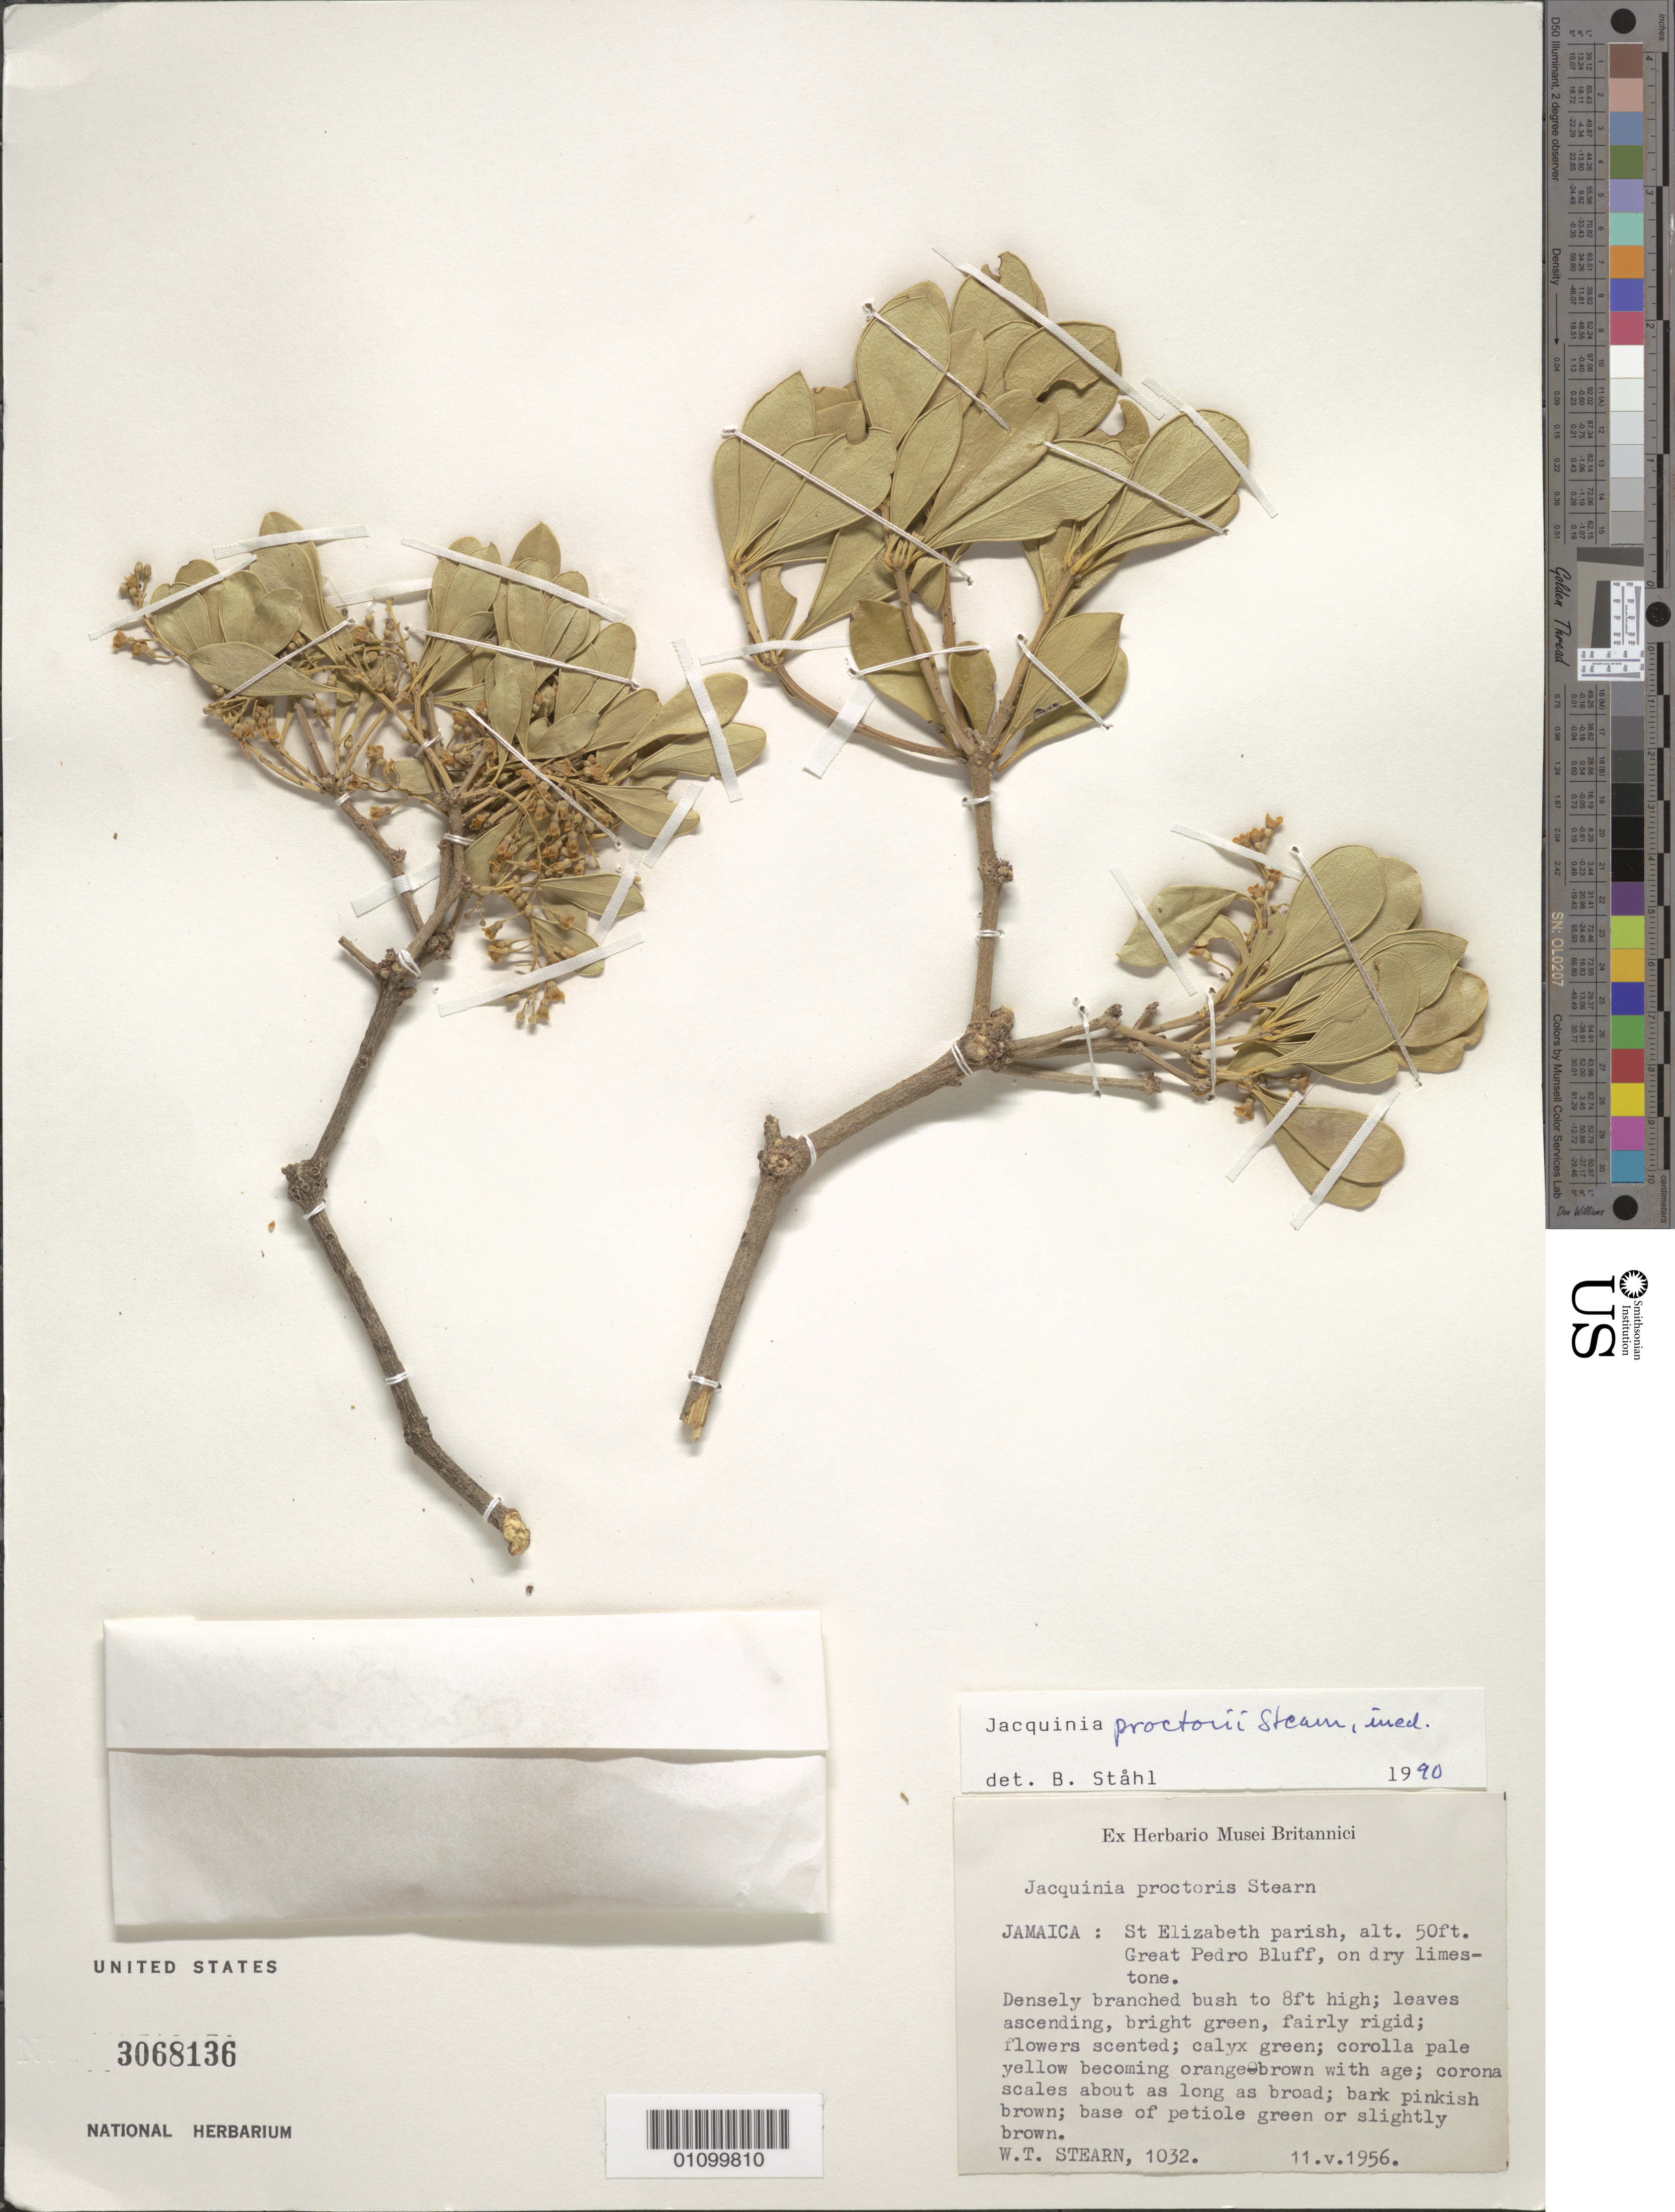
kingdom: Plantae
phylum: Tracheophyta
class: Magnoliopsida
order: Ericales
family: Primulaceae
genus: Jacquinia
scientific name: Jacquinia proctorii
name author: Stearn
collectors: W. T. Stearn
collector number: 1032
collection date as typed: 11 May 1956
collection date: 1956-05-11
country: Jamaica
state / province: Saint Elizabeth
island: Jamaica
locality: Great Pedro Bluff, on dry limestone.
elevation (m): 15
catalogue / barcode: US 3068136